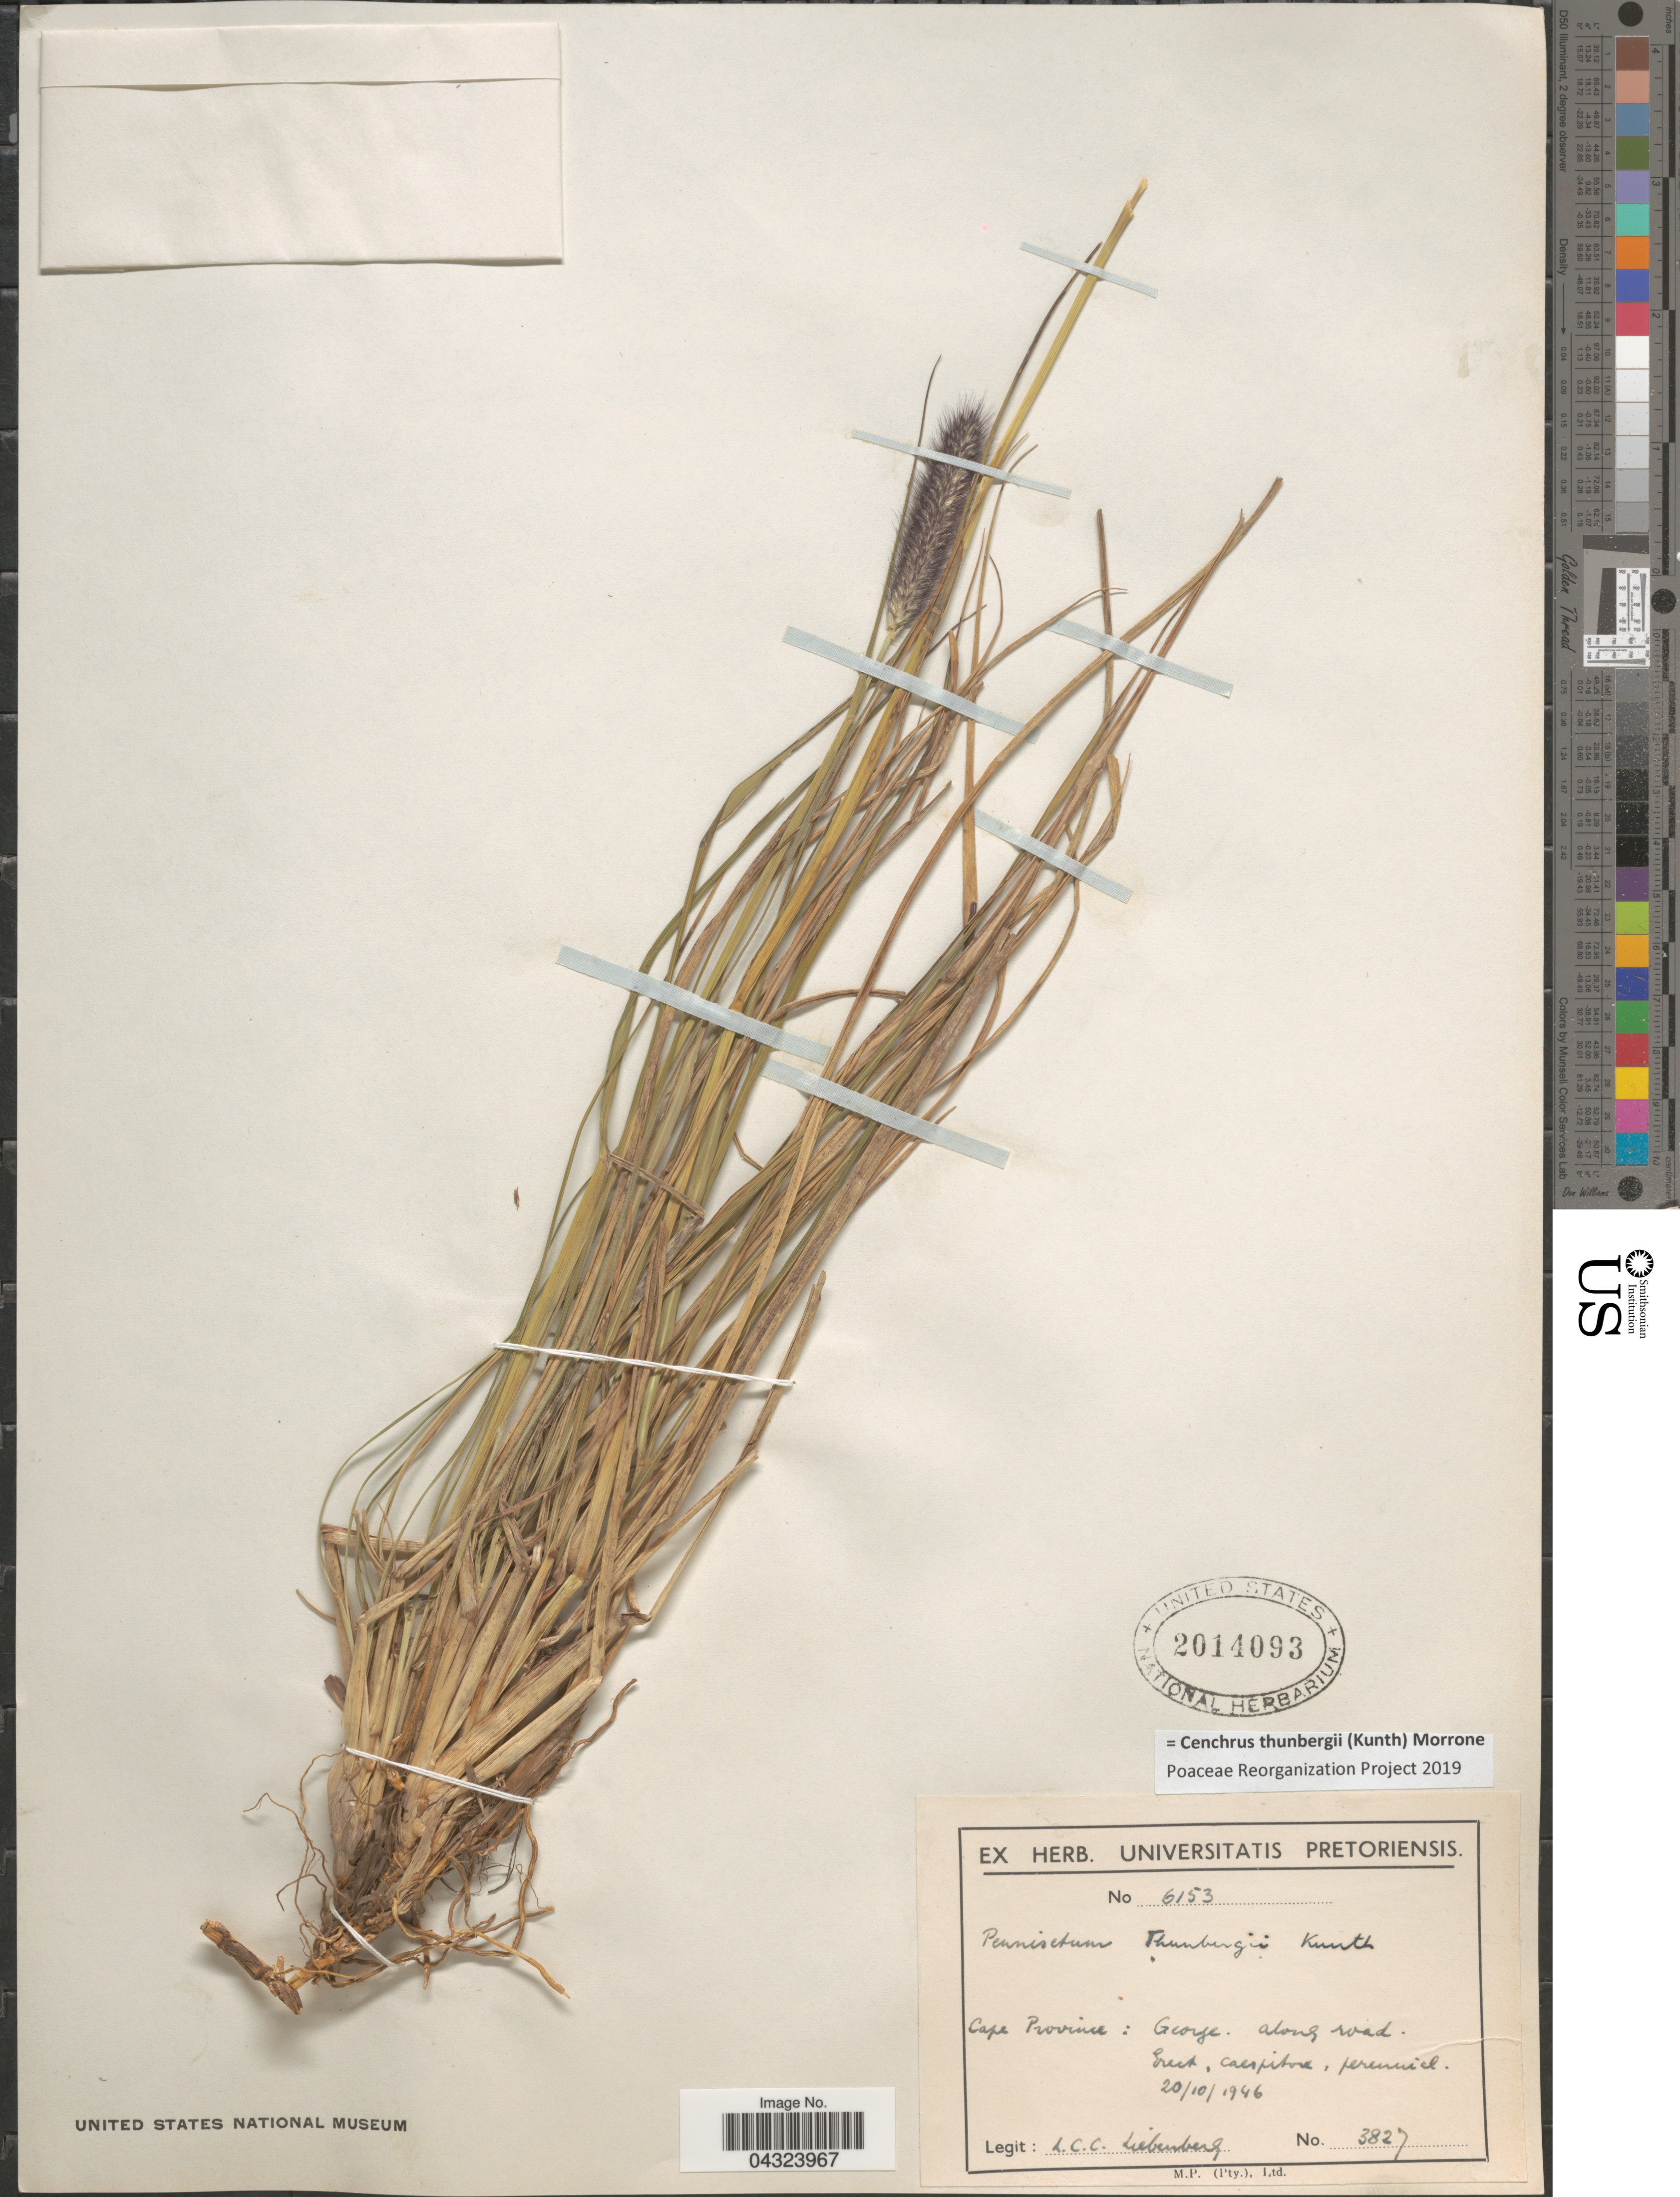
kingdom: Plantae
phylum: Tracheophyta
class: Liliopsida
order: Poales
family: Poaceae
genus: Cenchrus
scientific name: Cenchrus thunbergii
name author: (Kunth) Morrone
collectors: L. Liebenberg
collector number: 3827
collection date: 1946-10-20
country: South Africa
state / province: Western Cape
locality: George. along road.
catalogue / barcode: US 2014093